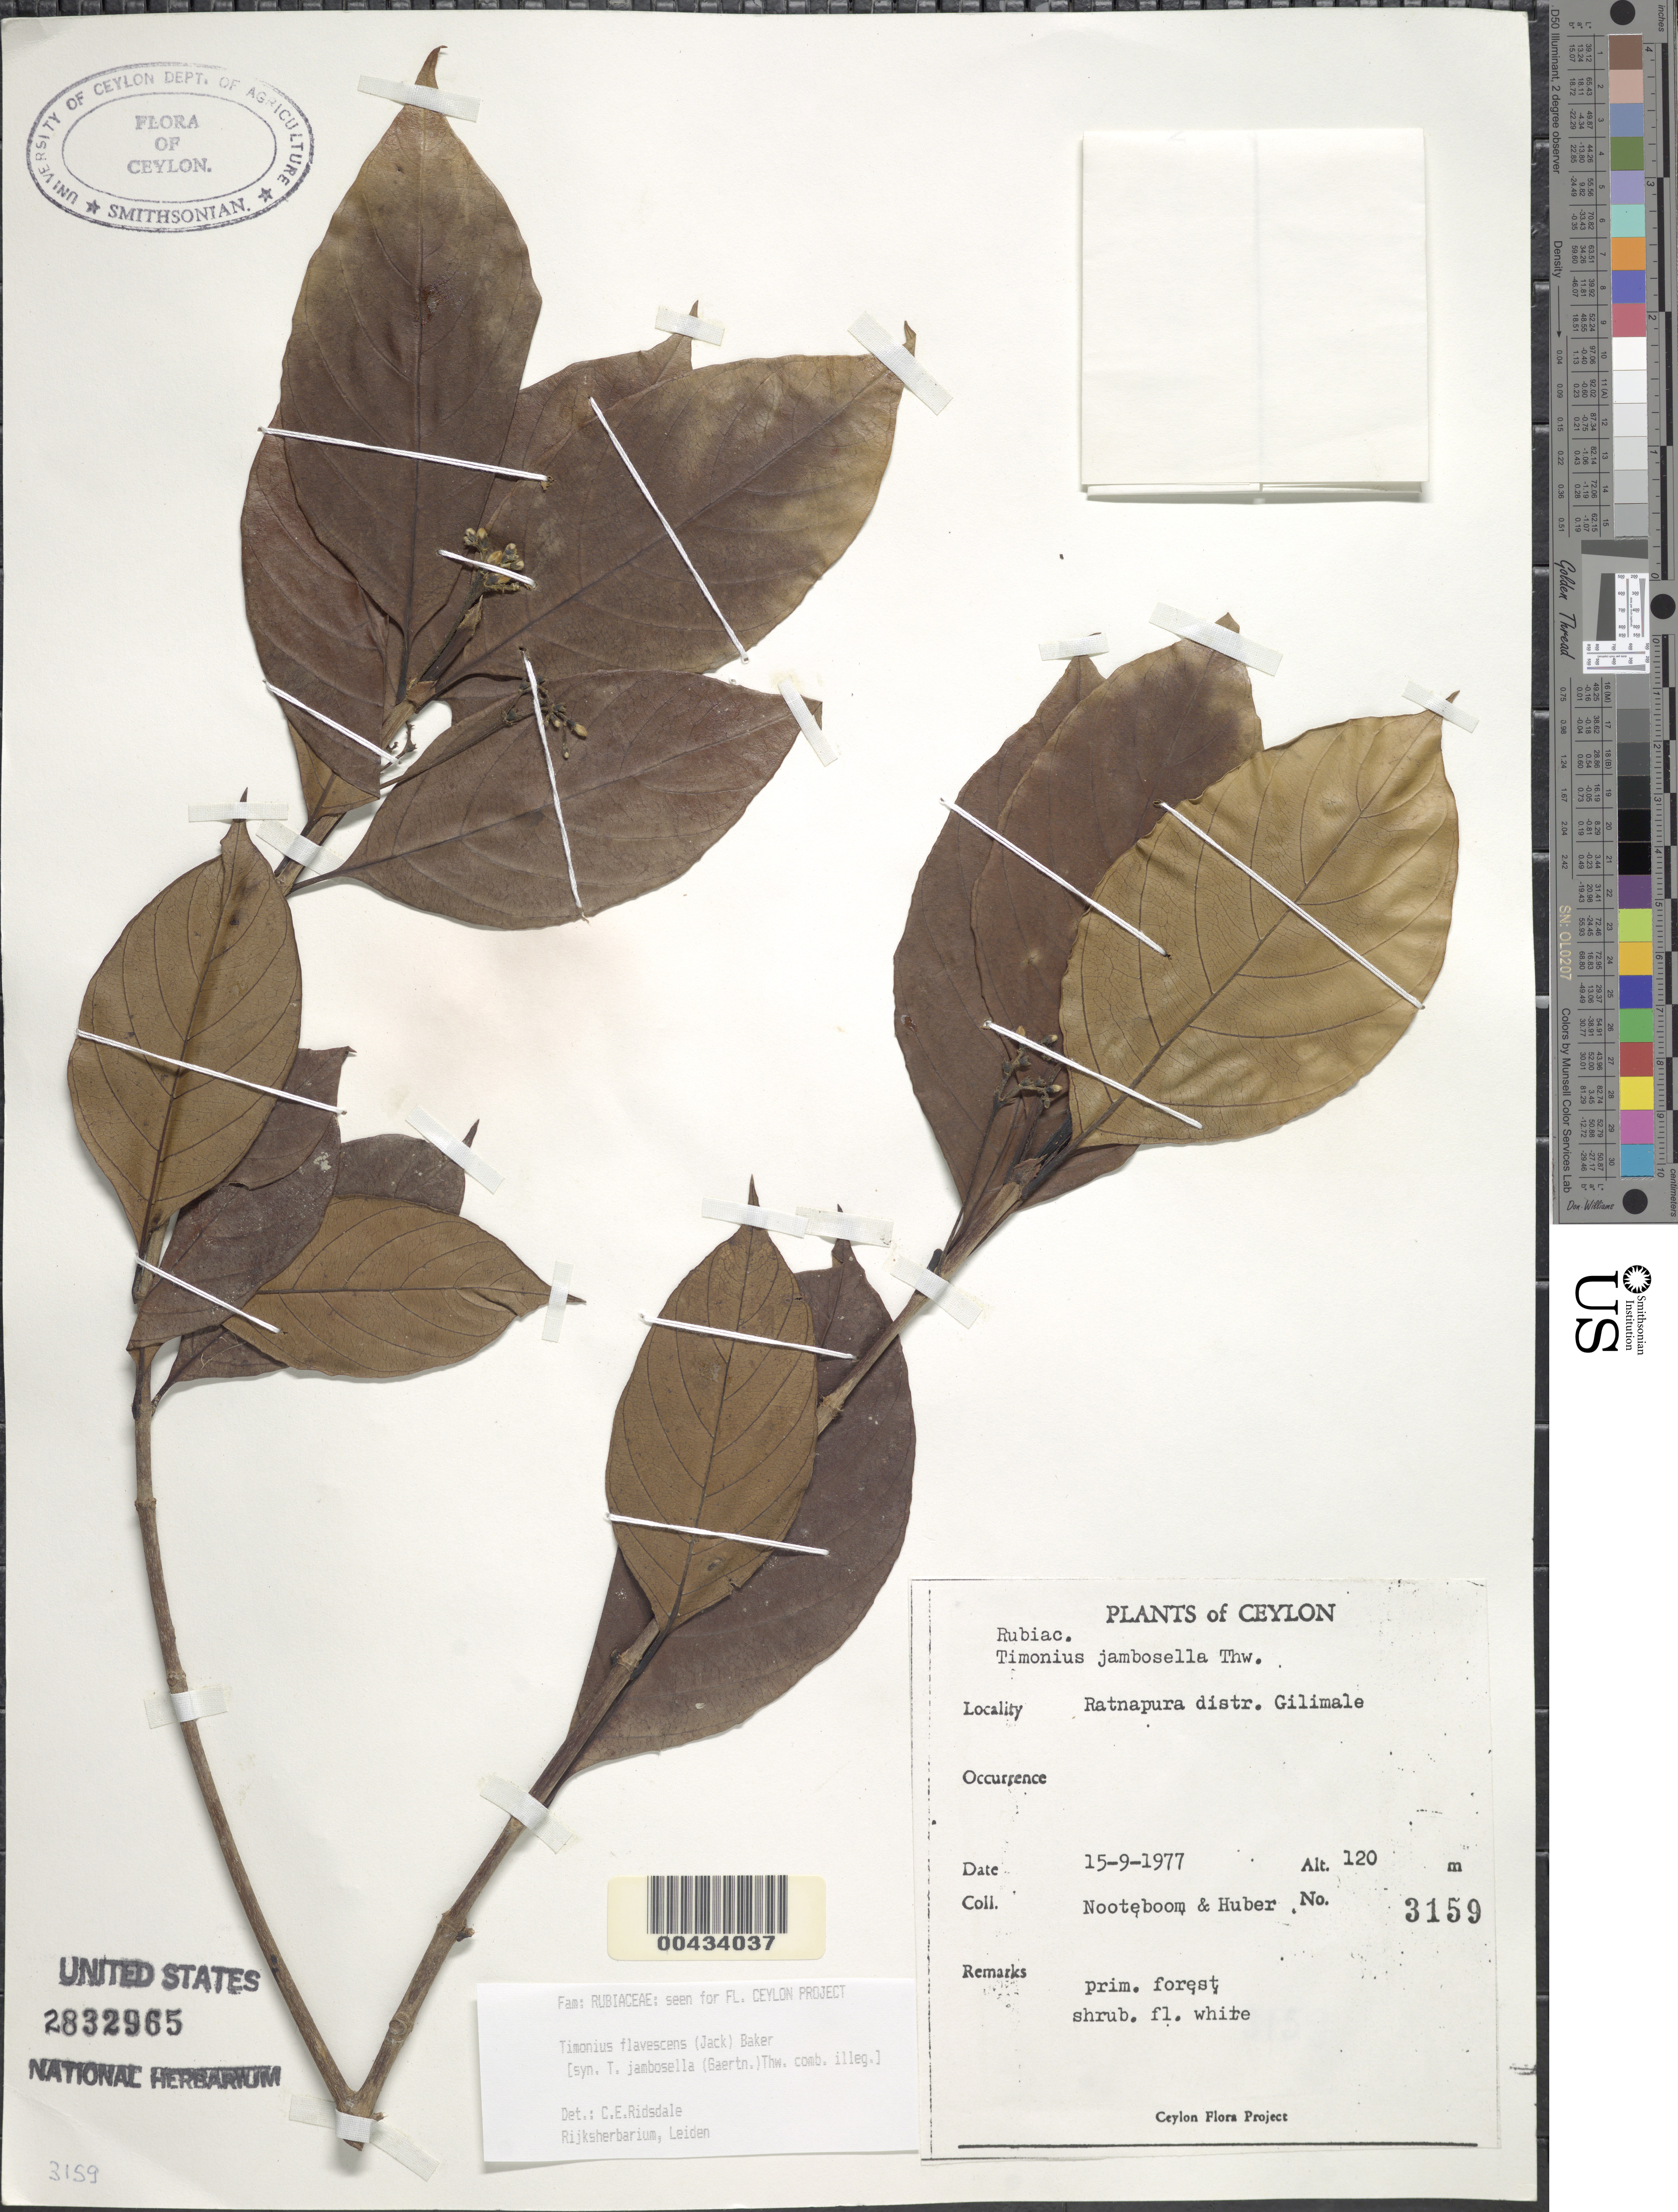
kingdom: Plantae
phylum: Tracheophyta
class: Magnoliopsida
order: Gentianales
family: Rubiaceae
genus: Timonius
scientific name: Timonius flavescens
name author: (Jack) Baker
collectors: H. P. Nooteboom & Huber, --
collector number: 3159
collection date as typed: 15 Sep 1977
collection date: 1977-09-15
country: Sri Lanka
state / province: Sabaragamuwa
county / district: Ratnapura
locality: Gilimale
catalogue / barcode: US 2832965